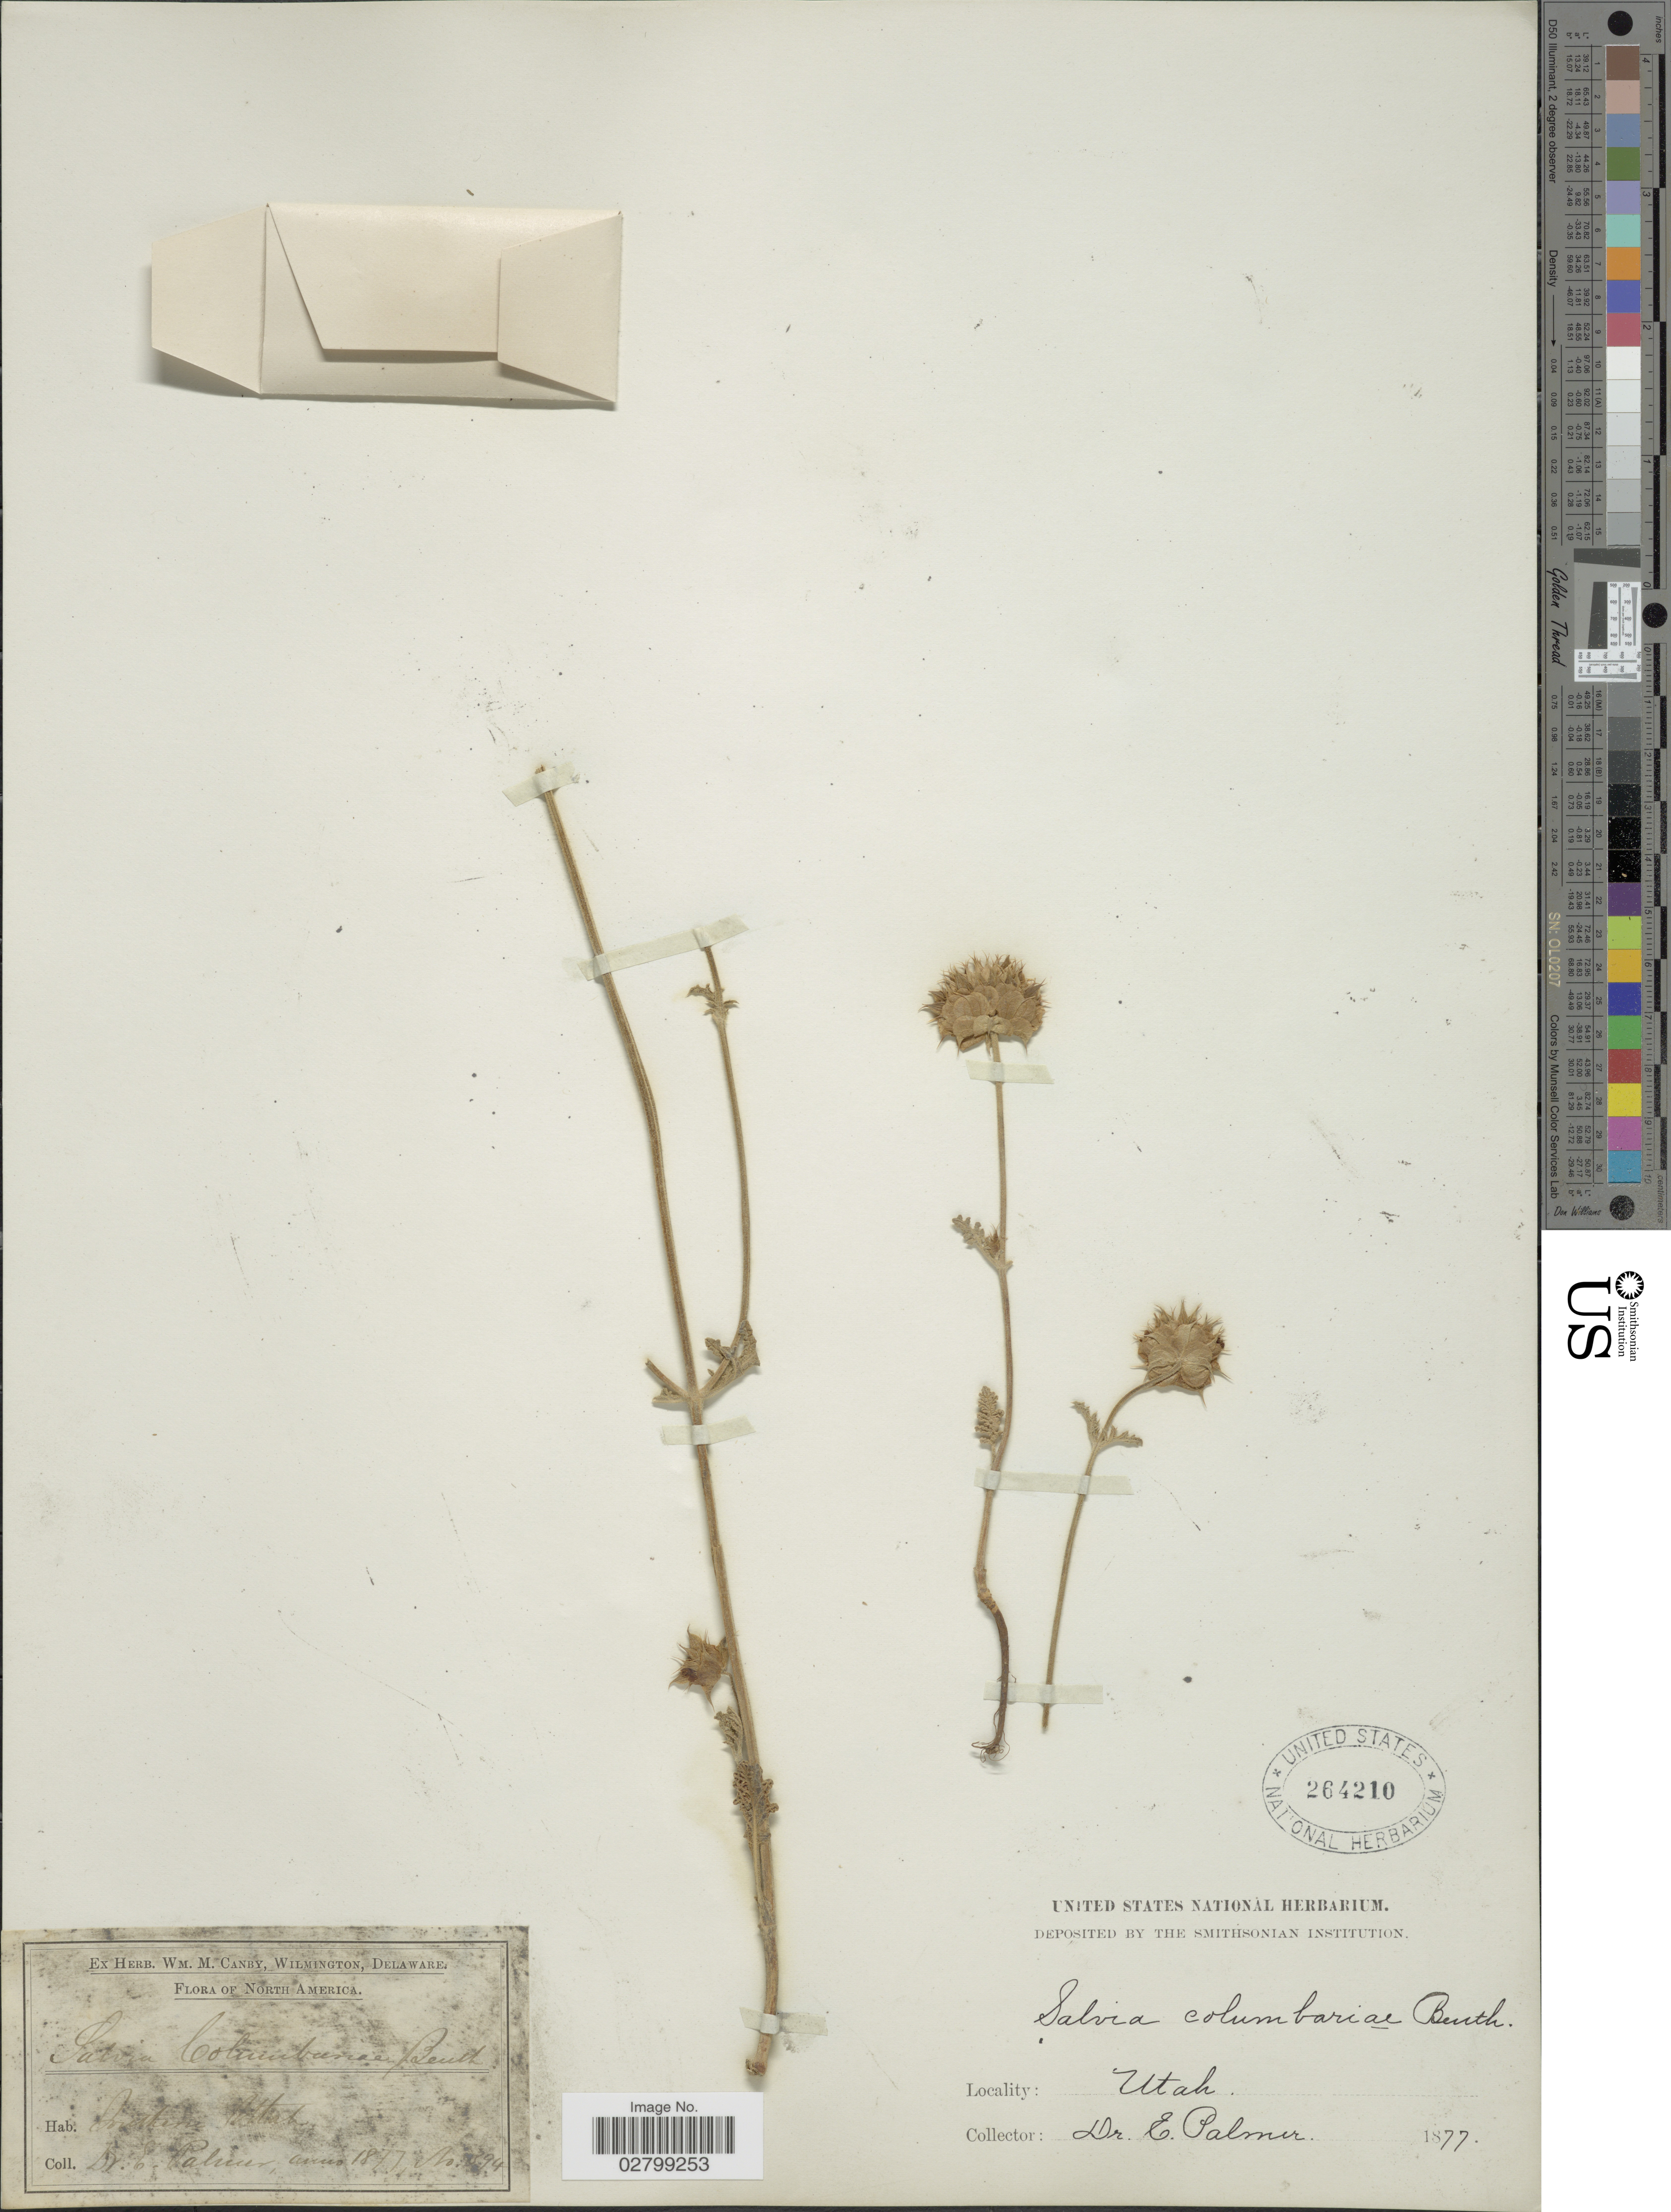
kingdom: Plantae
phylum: Tracheophyta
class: Magnoliopsida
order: Lamiales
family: Lamiaceae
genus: Salvia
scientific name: Salvia columbariae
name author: Benth.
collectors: E. Palmer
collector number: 394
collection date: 1877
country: United States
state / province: Utah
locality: Southern Utah.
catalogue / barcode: US 264210